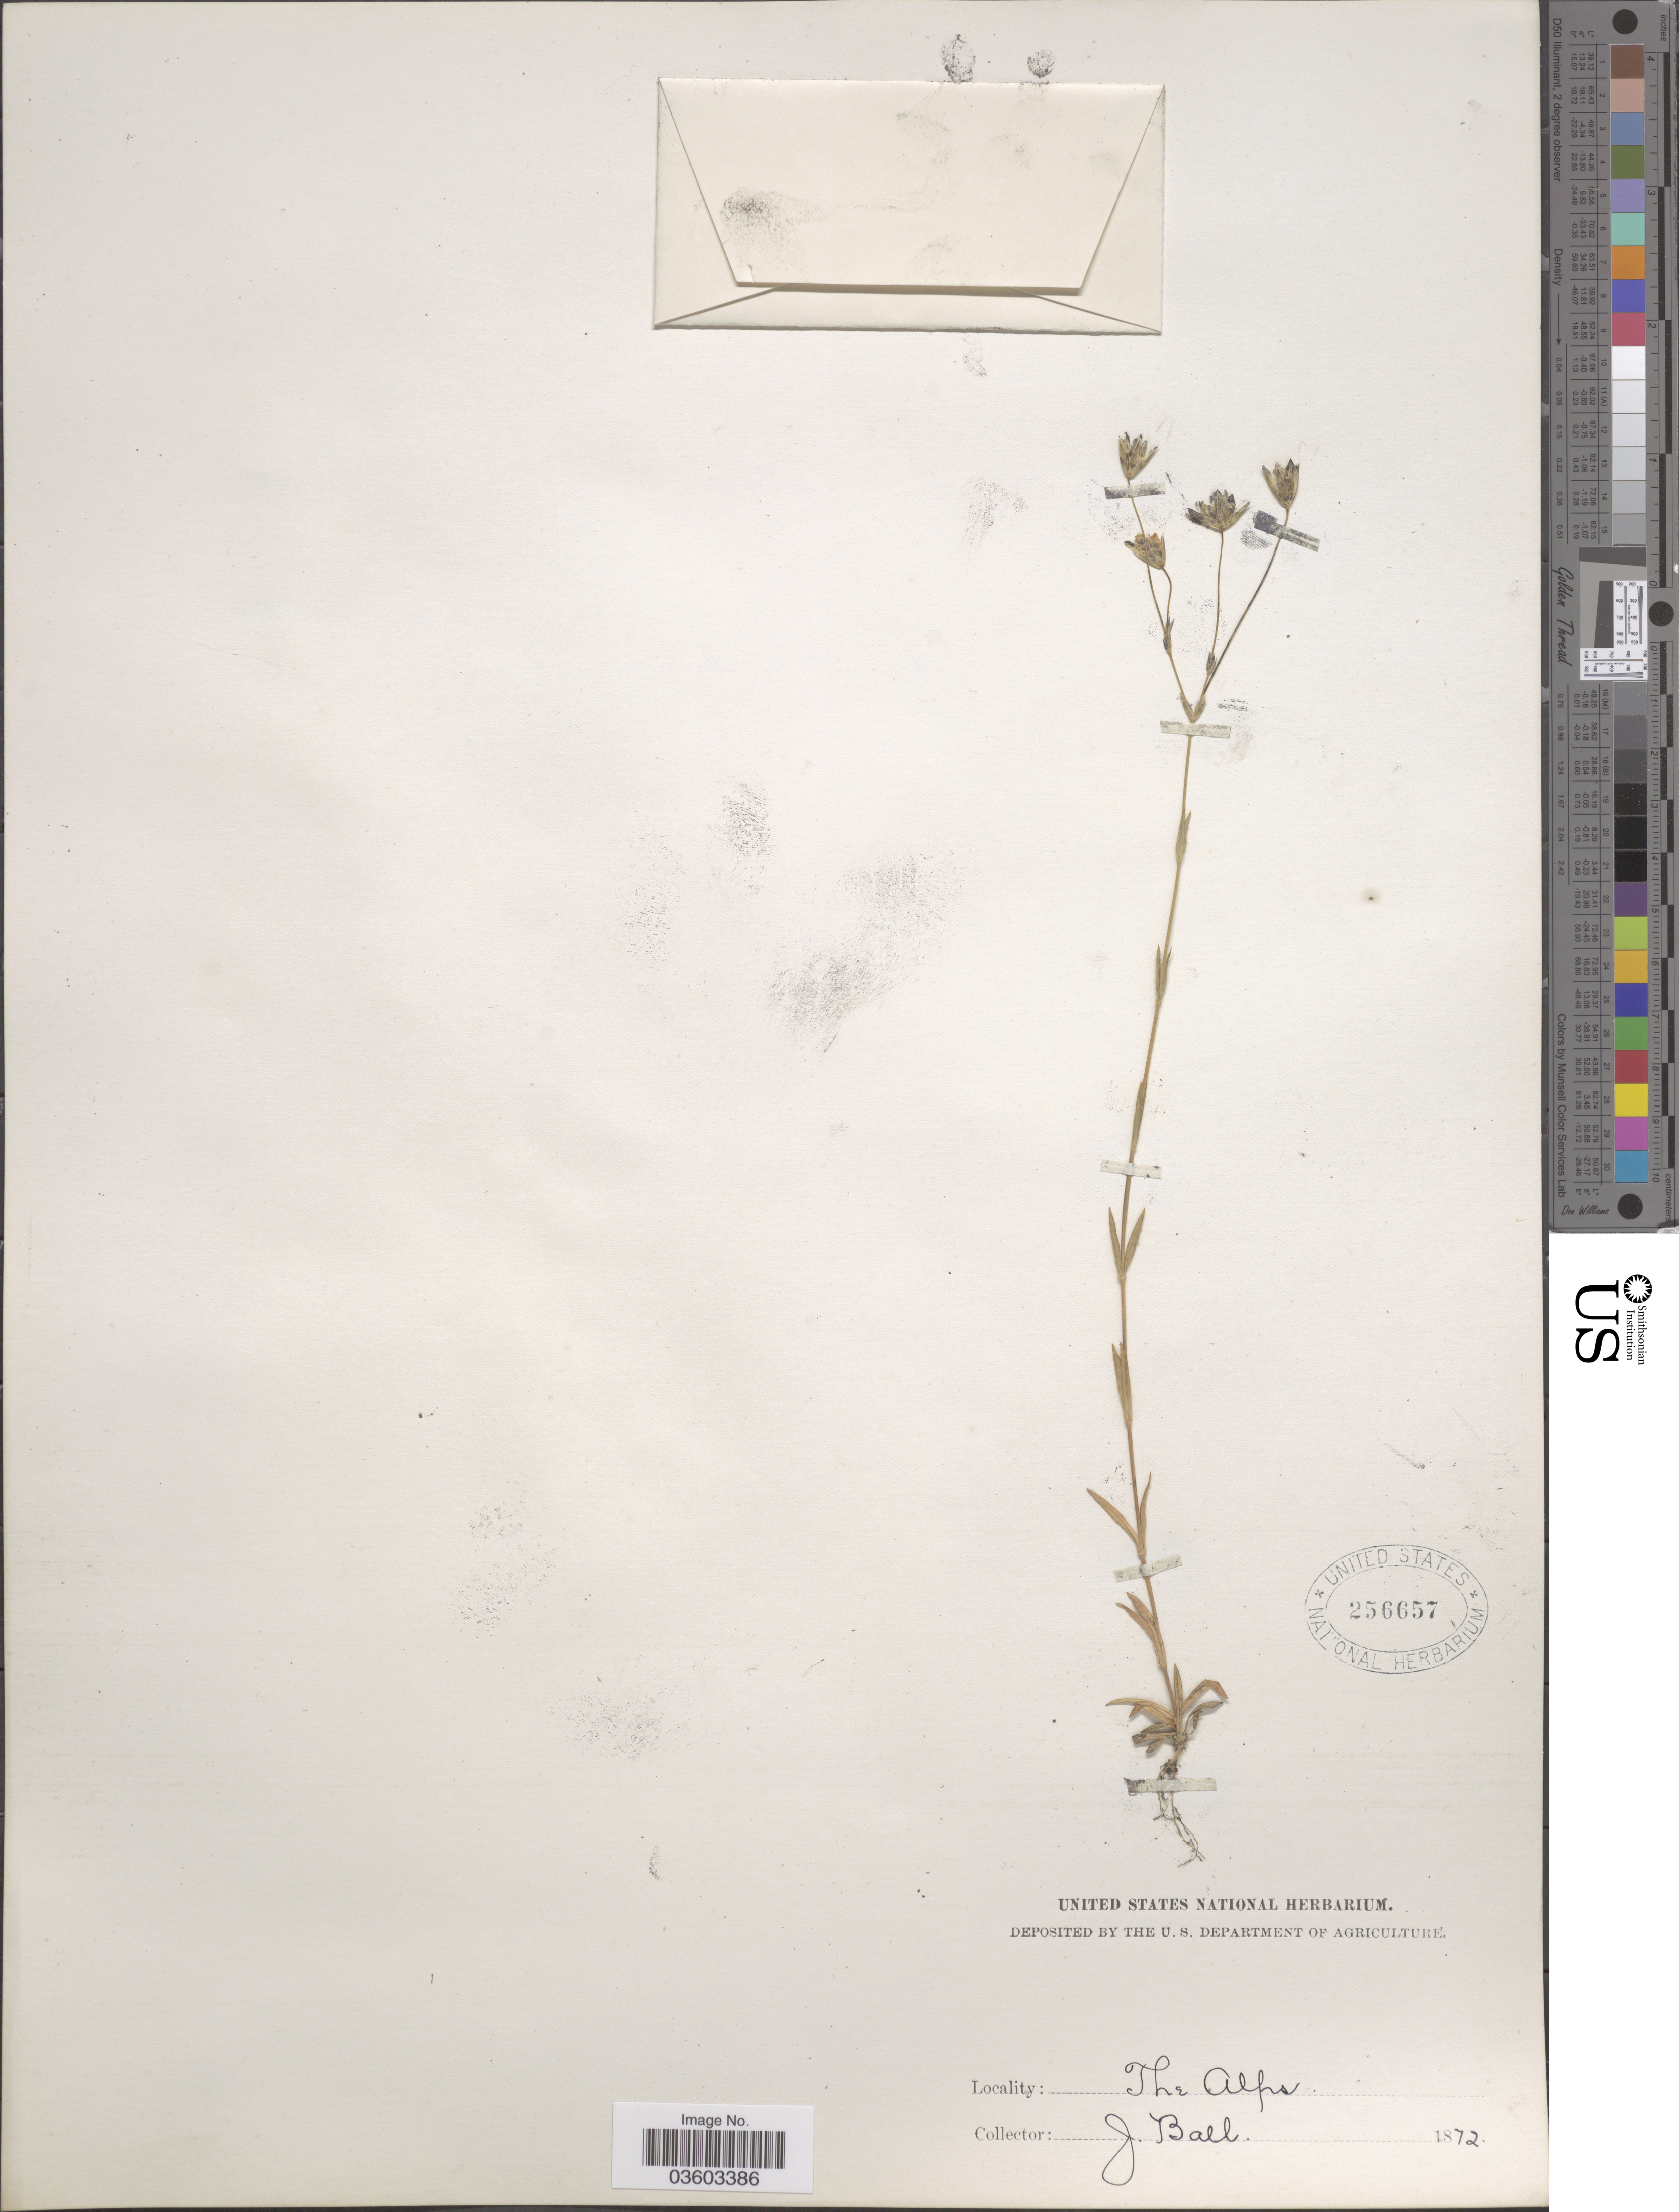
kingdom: Plantae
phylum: Tracheophyta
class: Magnoliopsida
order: Caryophyllales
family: Caryophyllaceae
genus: Cerastium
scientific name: Cerastium sp.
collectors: J. Ball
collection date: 1872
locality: The Alps.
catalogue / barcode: US 256657